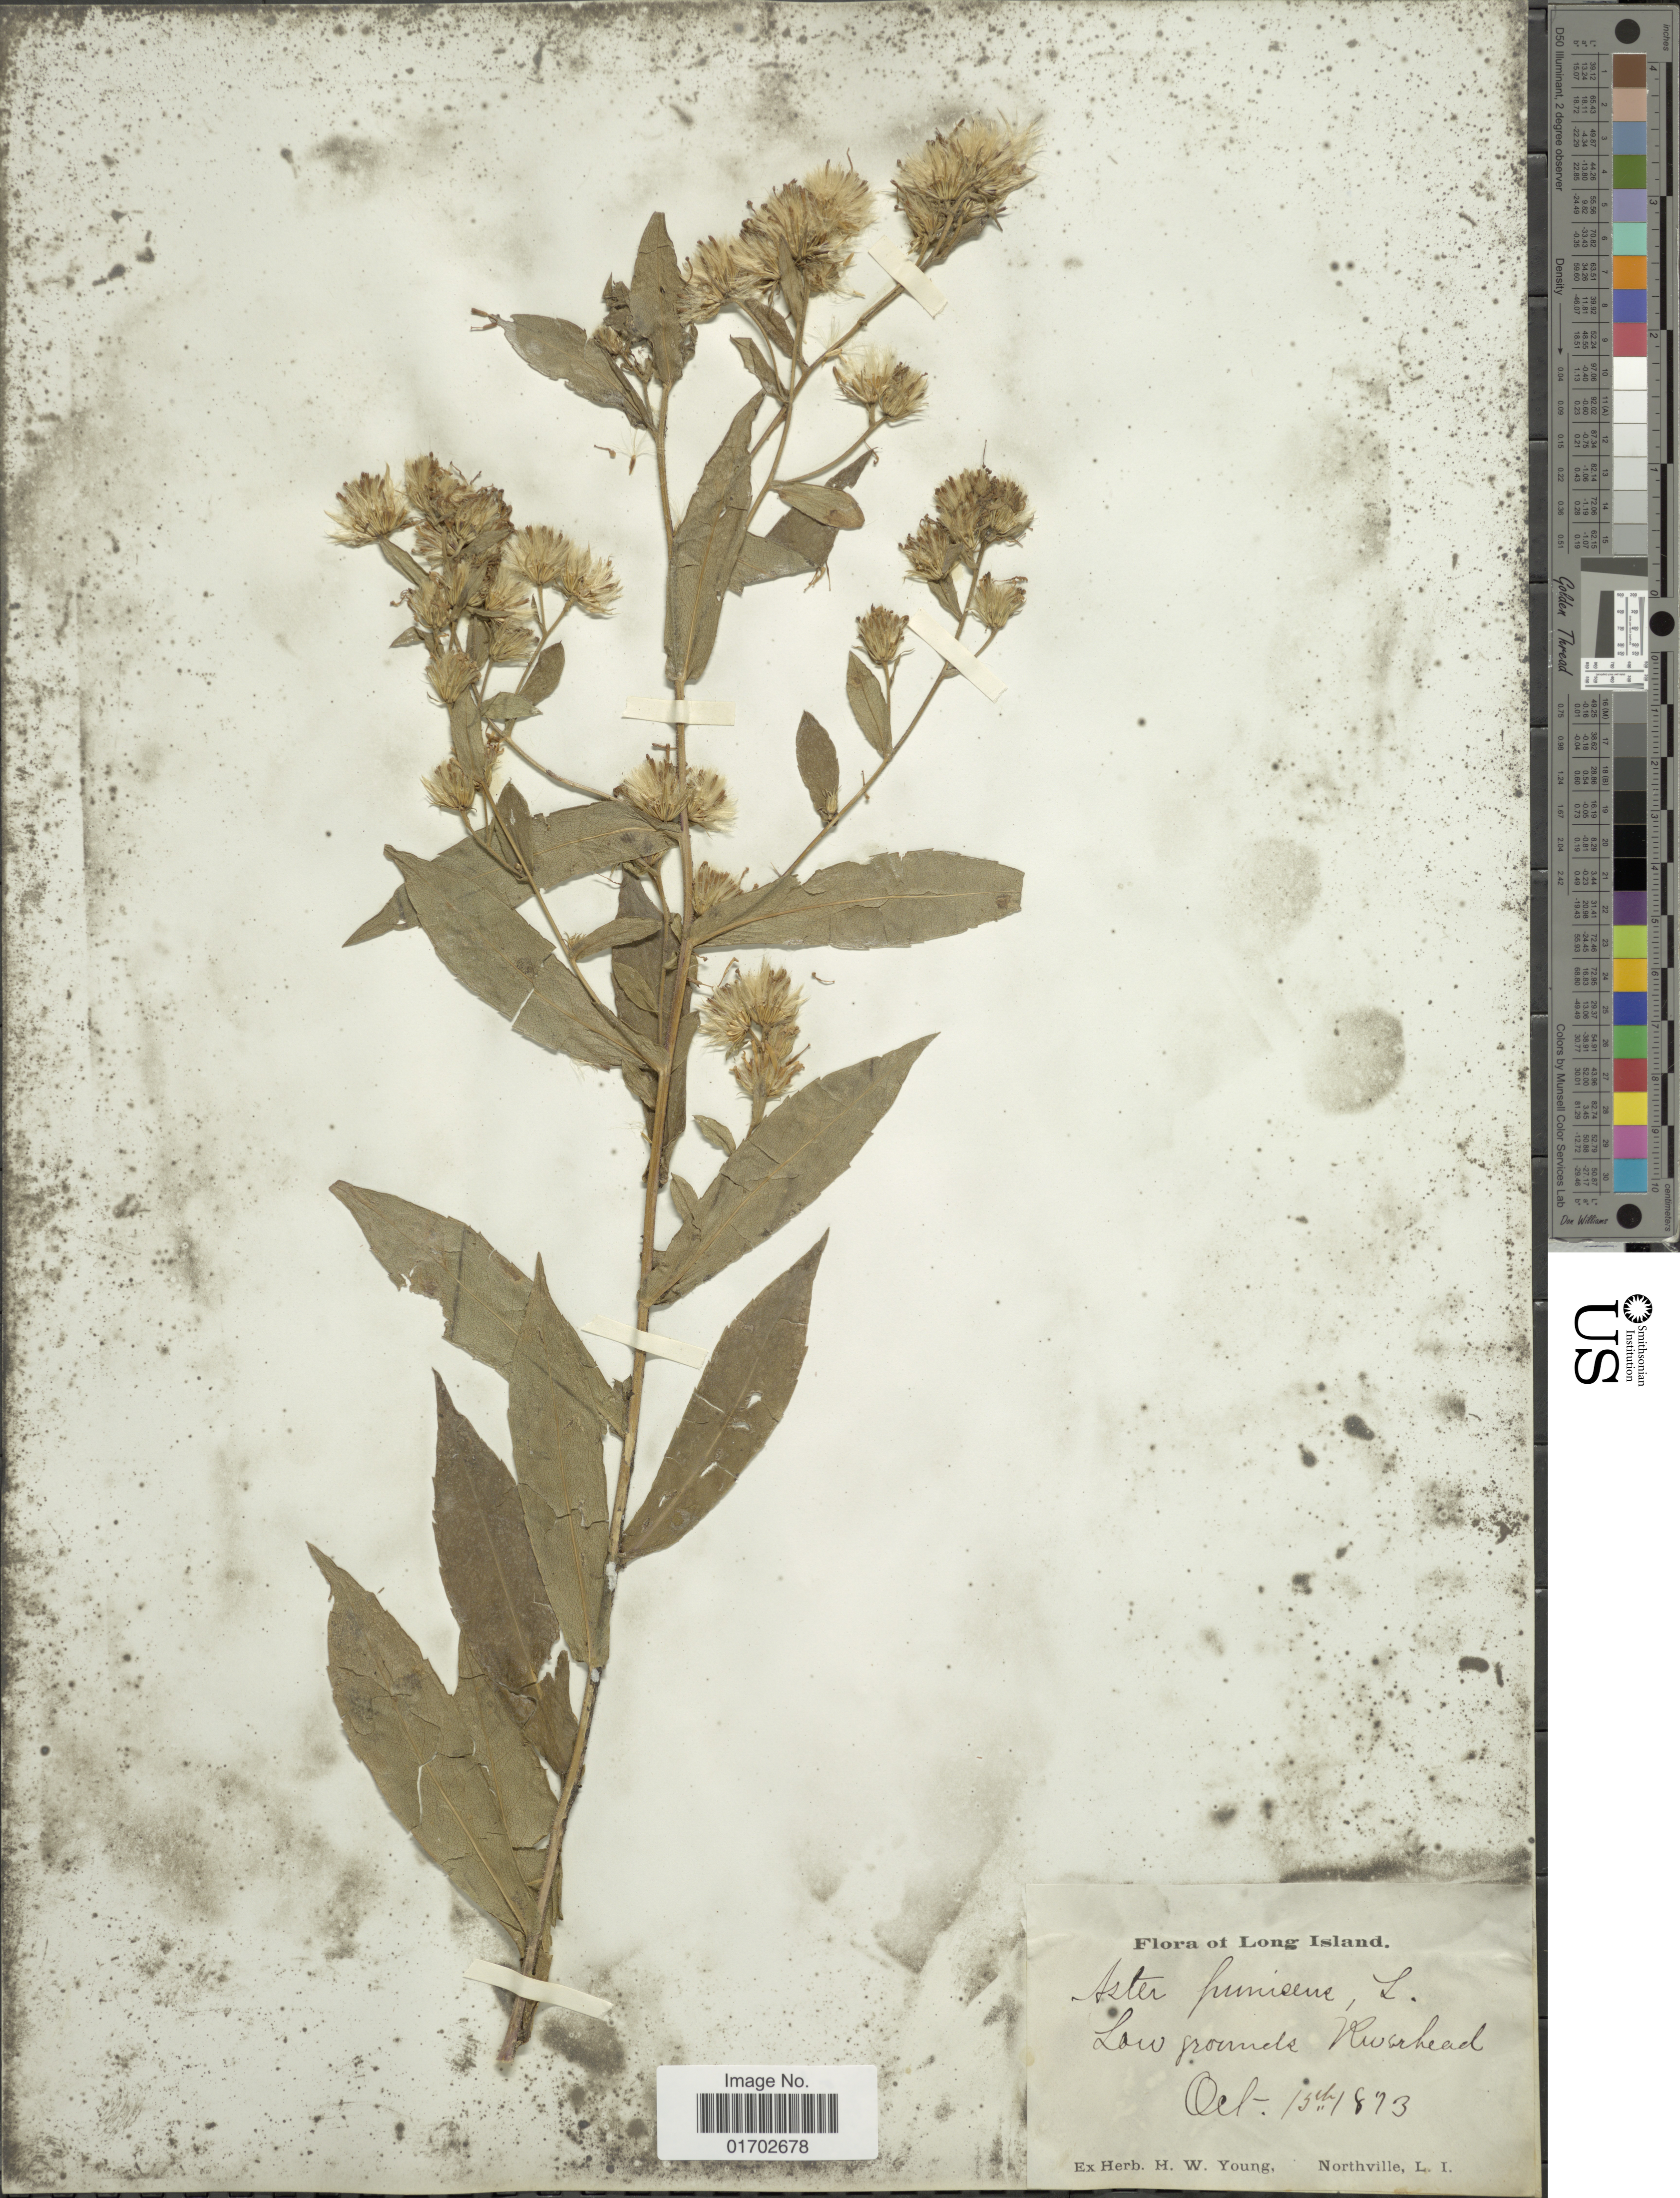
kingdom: Plantae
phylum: Tracheophyta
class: Magnoliopsida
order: Asterales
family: Asteraceae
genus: Symphyotrichum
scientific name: Symphyotrichum puniceum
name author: (L.) Á. Löve & D. Löve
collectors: ex herb. H.W. Young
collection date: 1873-10-13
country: United States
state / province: New York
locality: Low grounds, Riverhead, Long Island